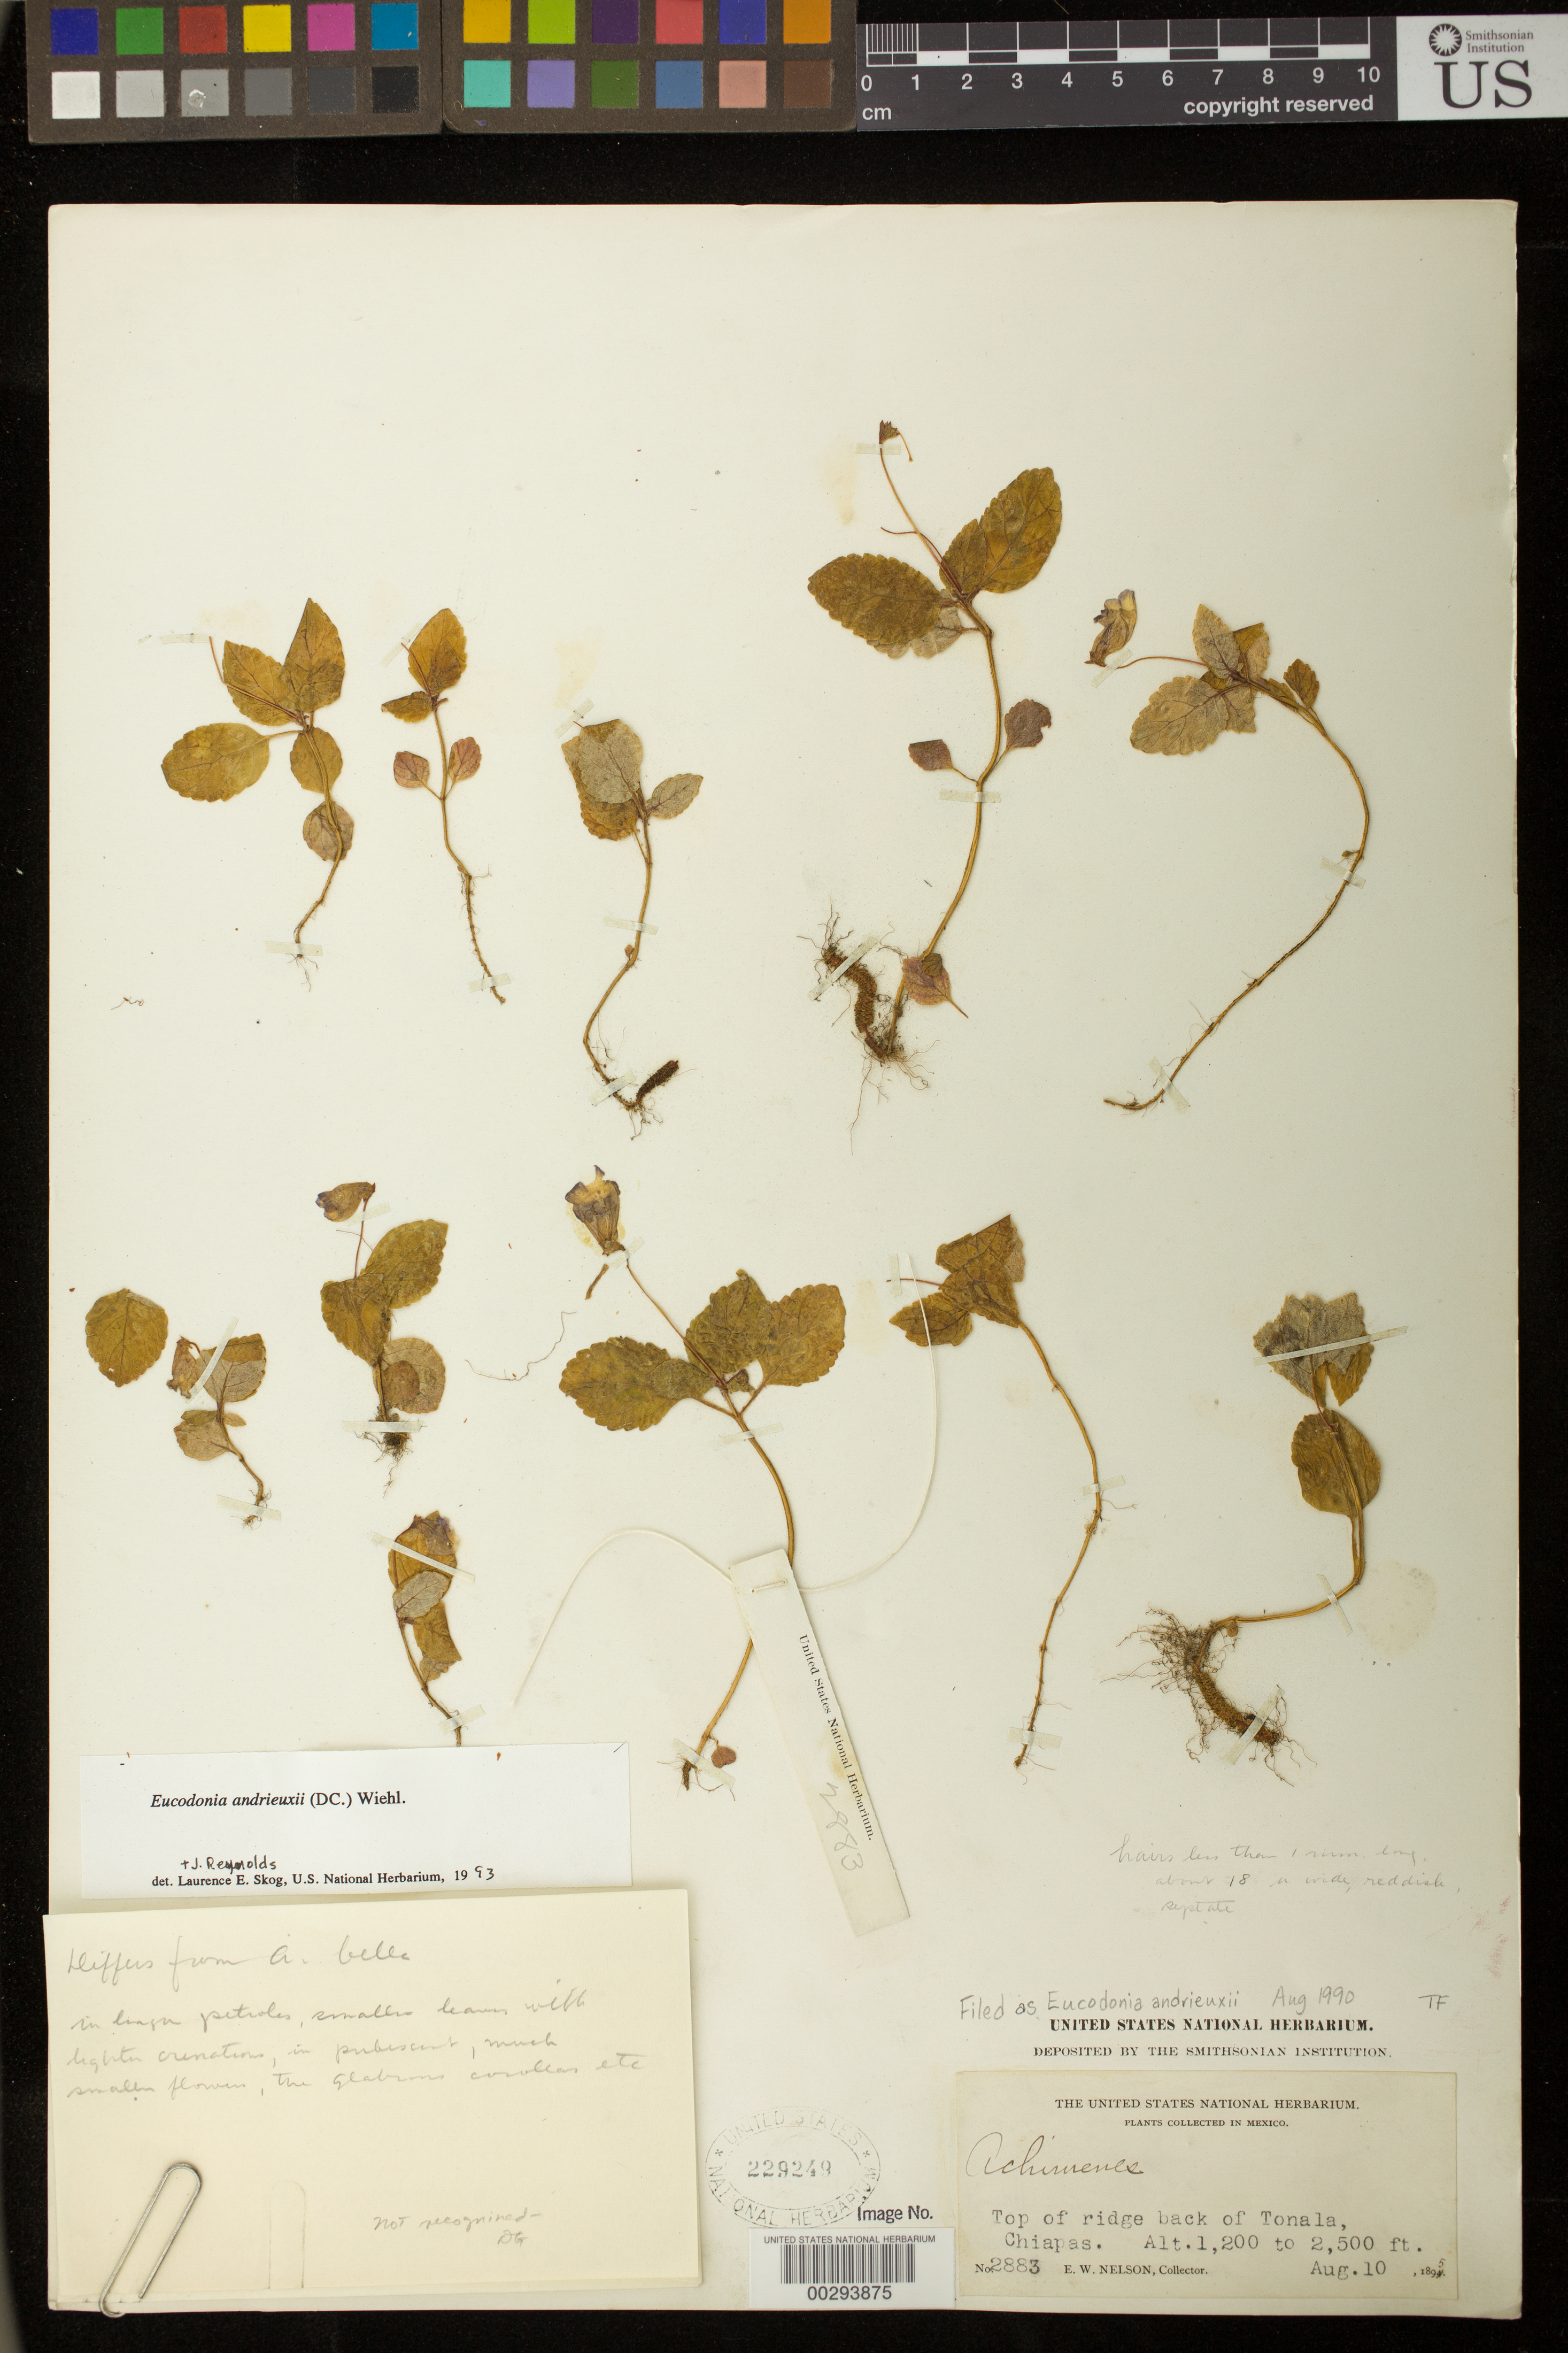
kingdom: Plantae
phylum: Tracheophyta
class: Magnoliopsida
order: Lamiales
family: Gesneriaceae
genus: Eucodonia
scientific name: Eucodonia andrieuxii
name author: (DC.) Wiehler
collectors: E. W. Nelson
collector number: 2883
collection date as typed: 10 Aug 1895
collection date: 1895-08-10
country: Mexico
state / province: Chiapas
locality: Top of ridge back of Tonala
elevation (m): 366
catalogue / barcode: US 229249